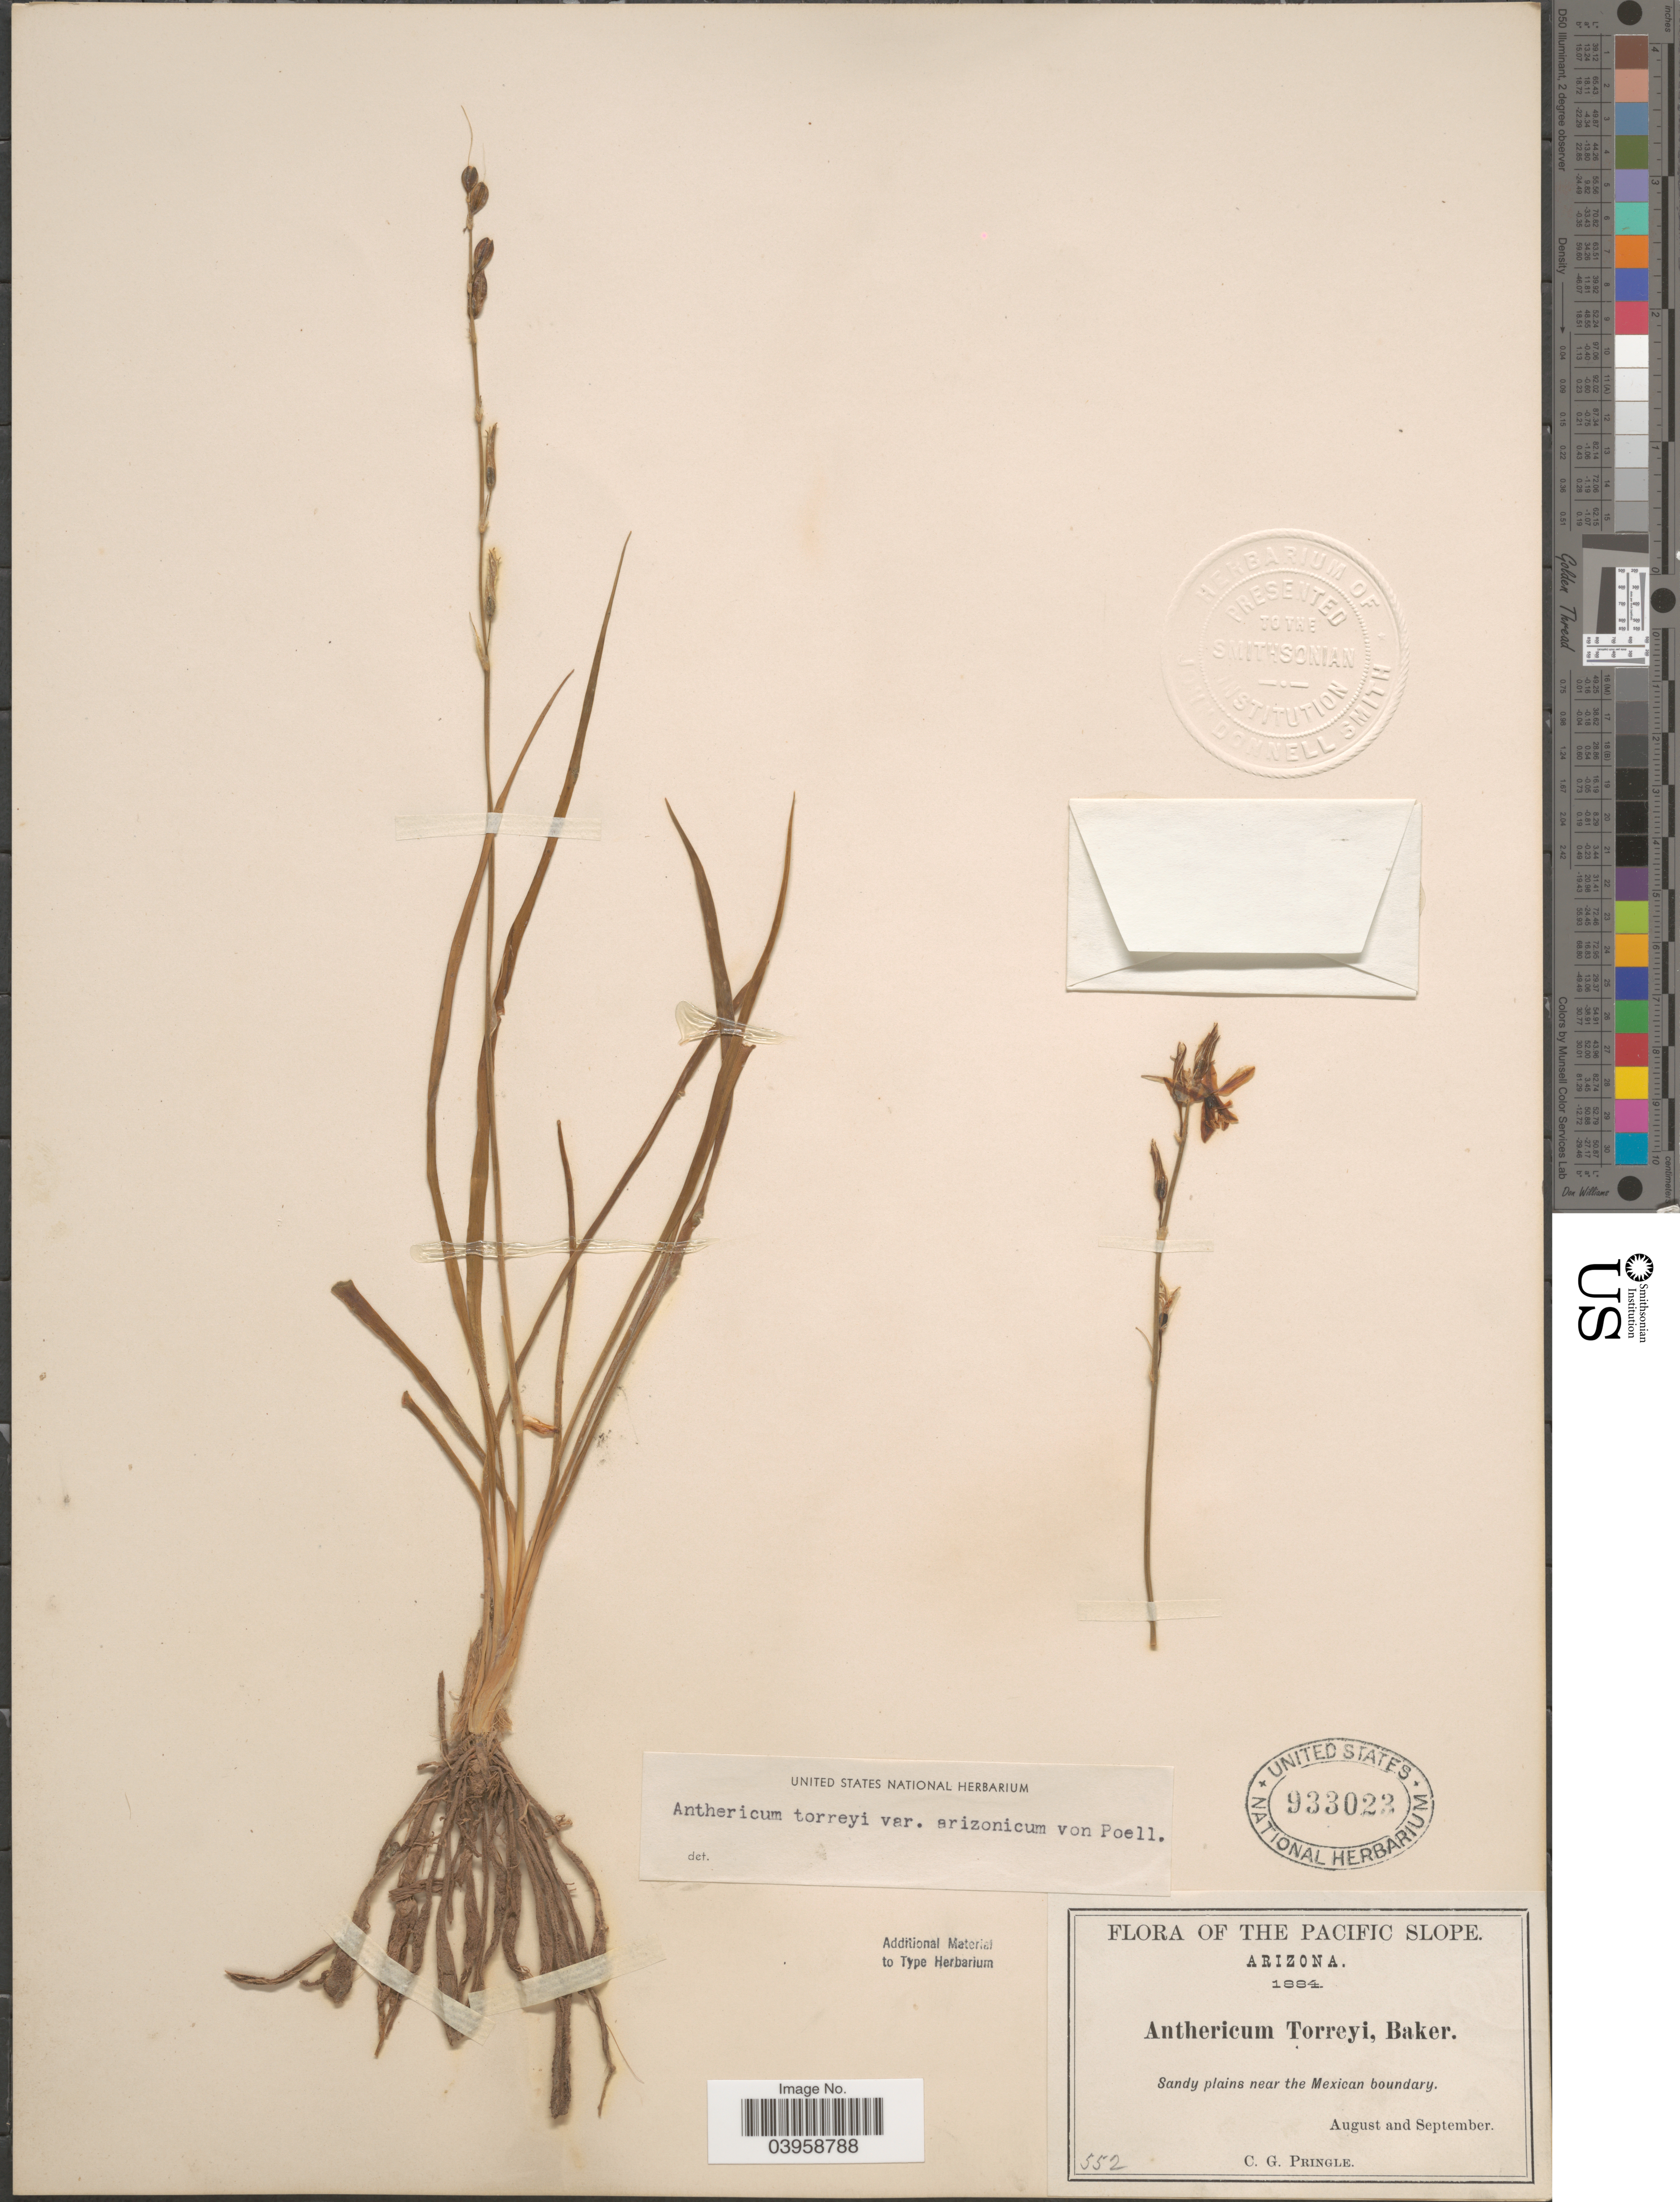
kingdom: Plantae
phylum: Tracheophyta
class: Liliopsida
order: Asparagales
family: Asparagaceae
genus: Anthericum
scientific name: Anthericum torreyi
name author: Baker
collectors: C. G. Pringle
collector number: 552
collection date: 1884-08/1884-09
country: United States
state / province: Arizona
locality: The Pacific Slope. Sandy plains near the Mexican boundary.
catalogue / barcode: US 933023